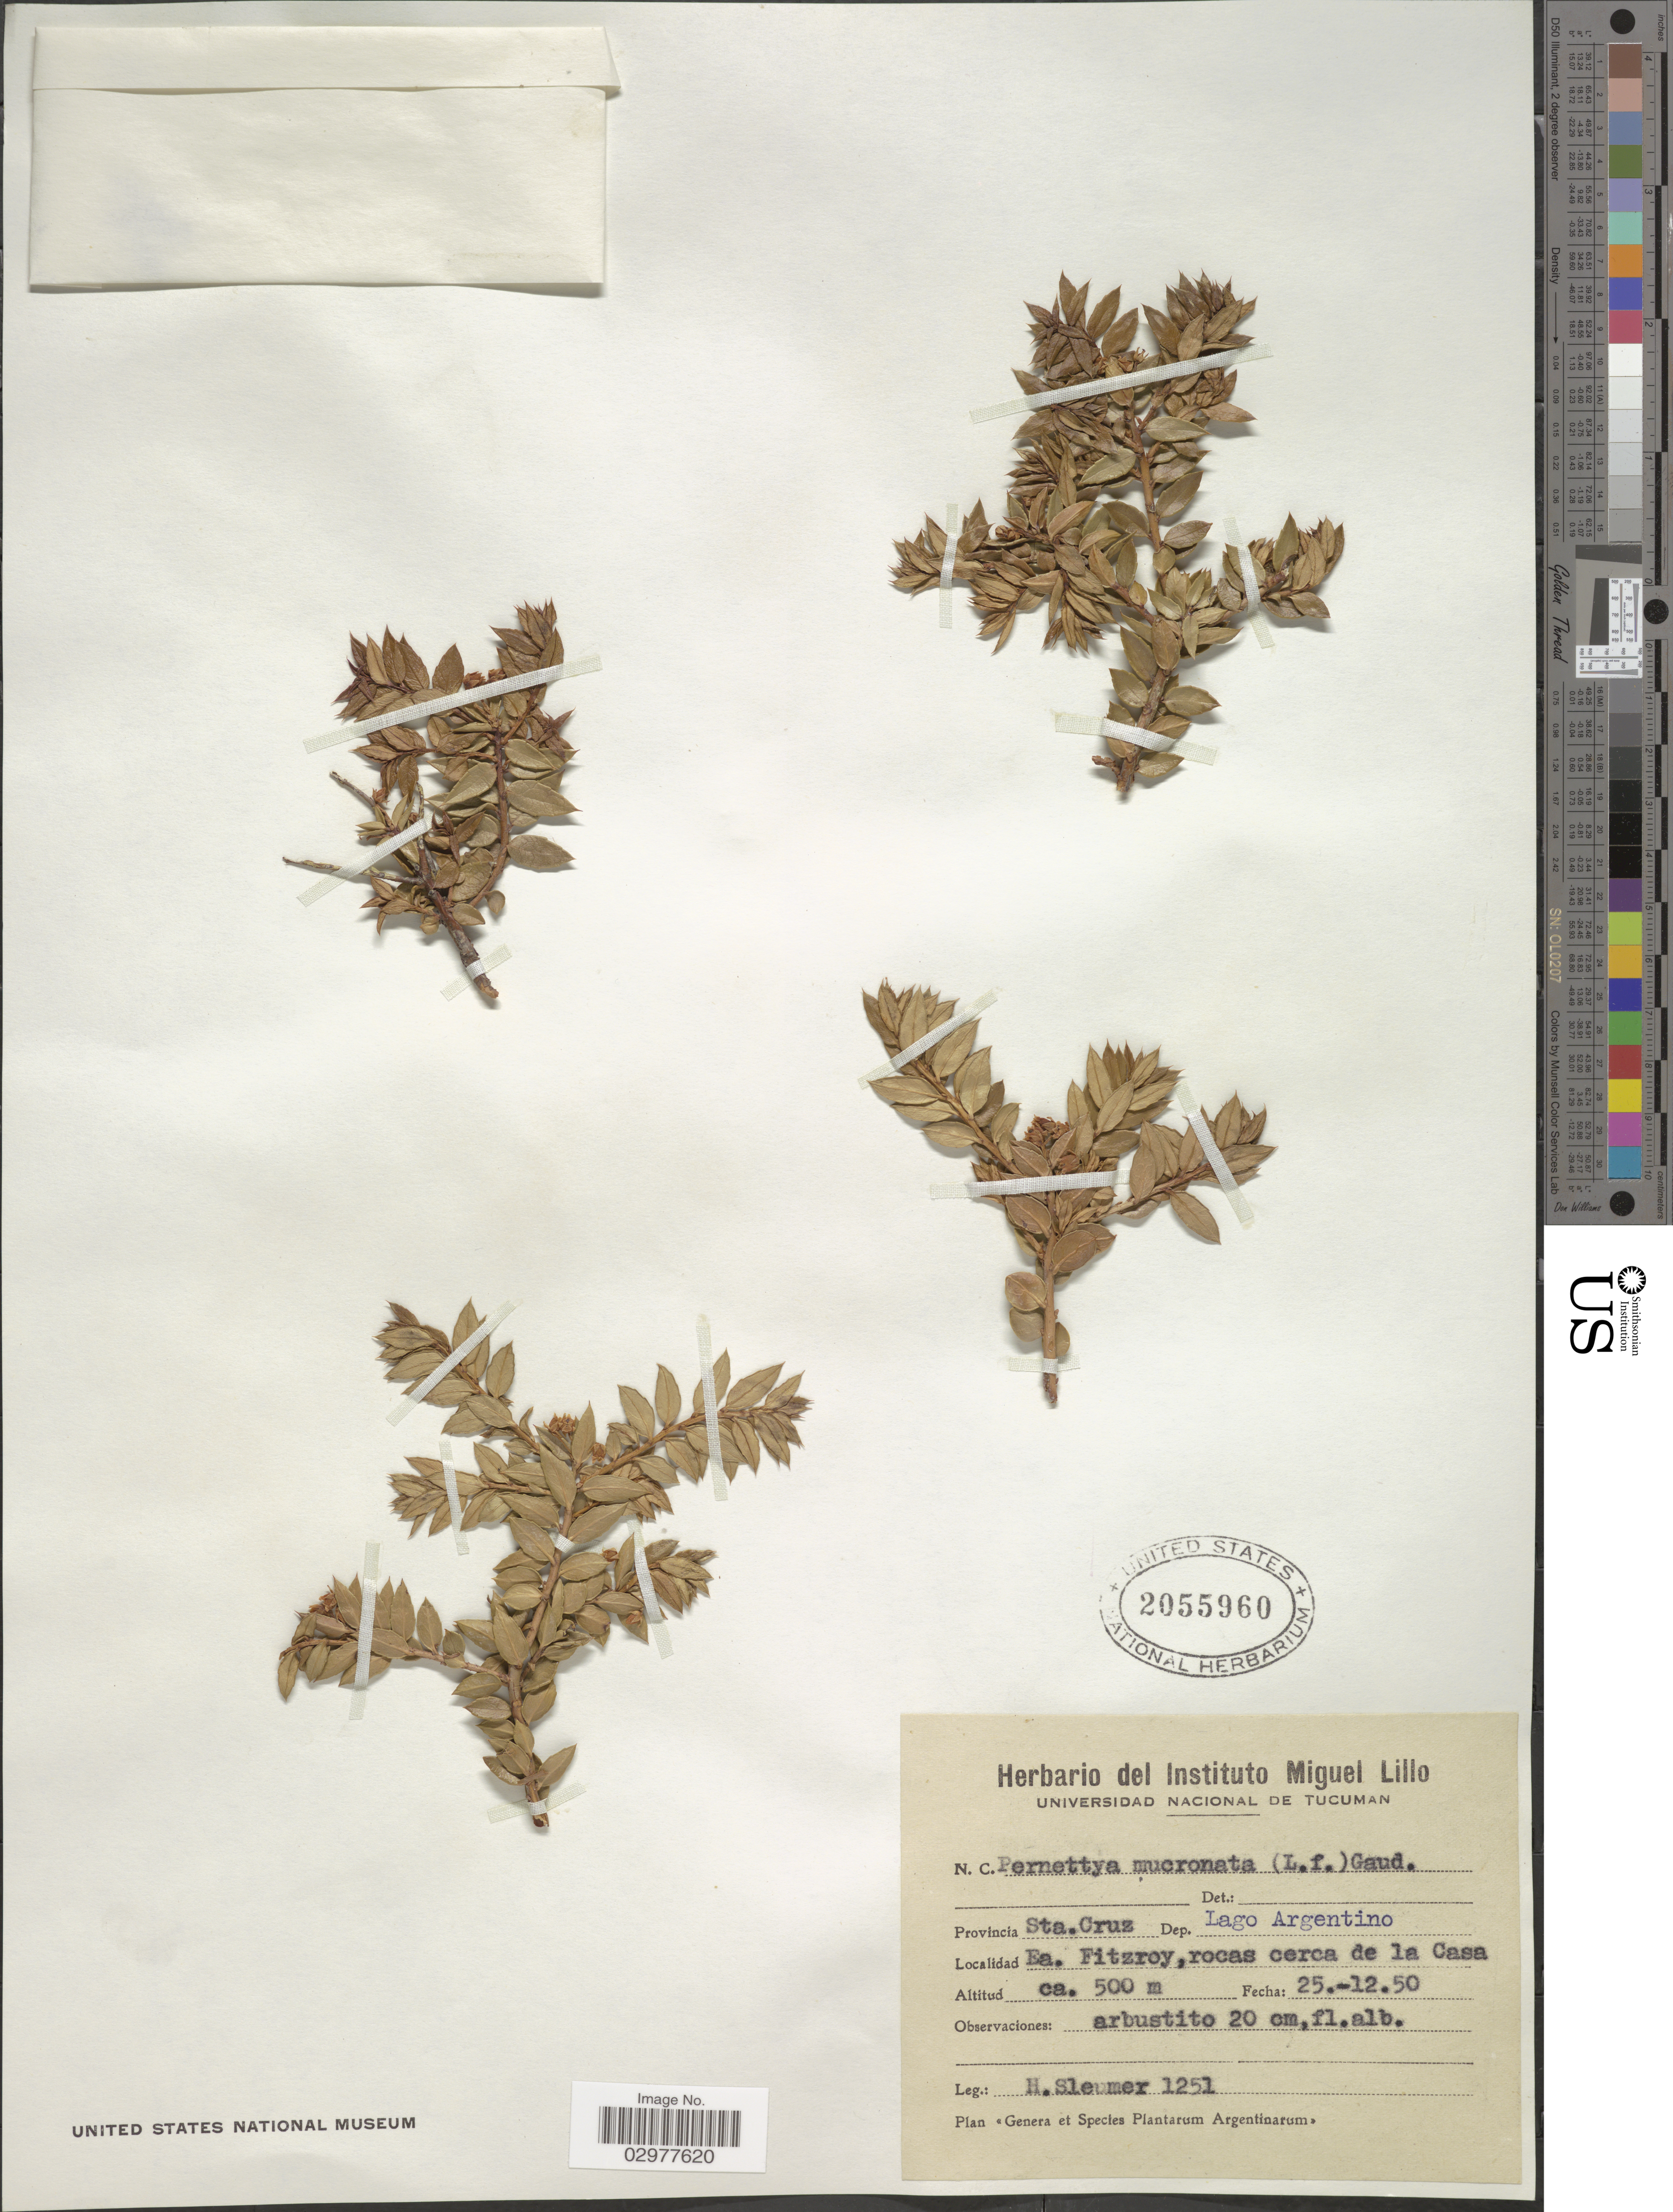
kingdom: Plantae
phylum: Tracheophyta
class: Magnoliopsida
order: Ericales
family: Ericaceae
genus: Pernettya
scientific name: Pernettya mucronata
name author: (L. f.) Gaudich. ex A. Spreng.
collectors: H. O. Sleumer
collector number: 1251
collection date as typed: Transcribed d/m/y: 25/12/50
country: Argentina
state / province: Santa Cruz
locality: Provincia Sta. Cruz, Dep. Lago Argentino, Ea. Fitzroy, rocas cerca de la Casa.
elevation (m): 500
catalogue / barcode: US 2055960